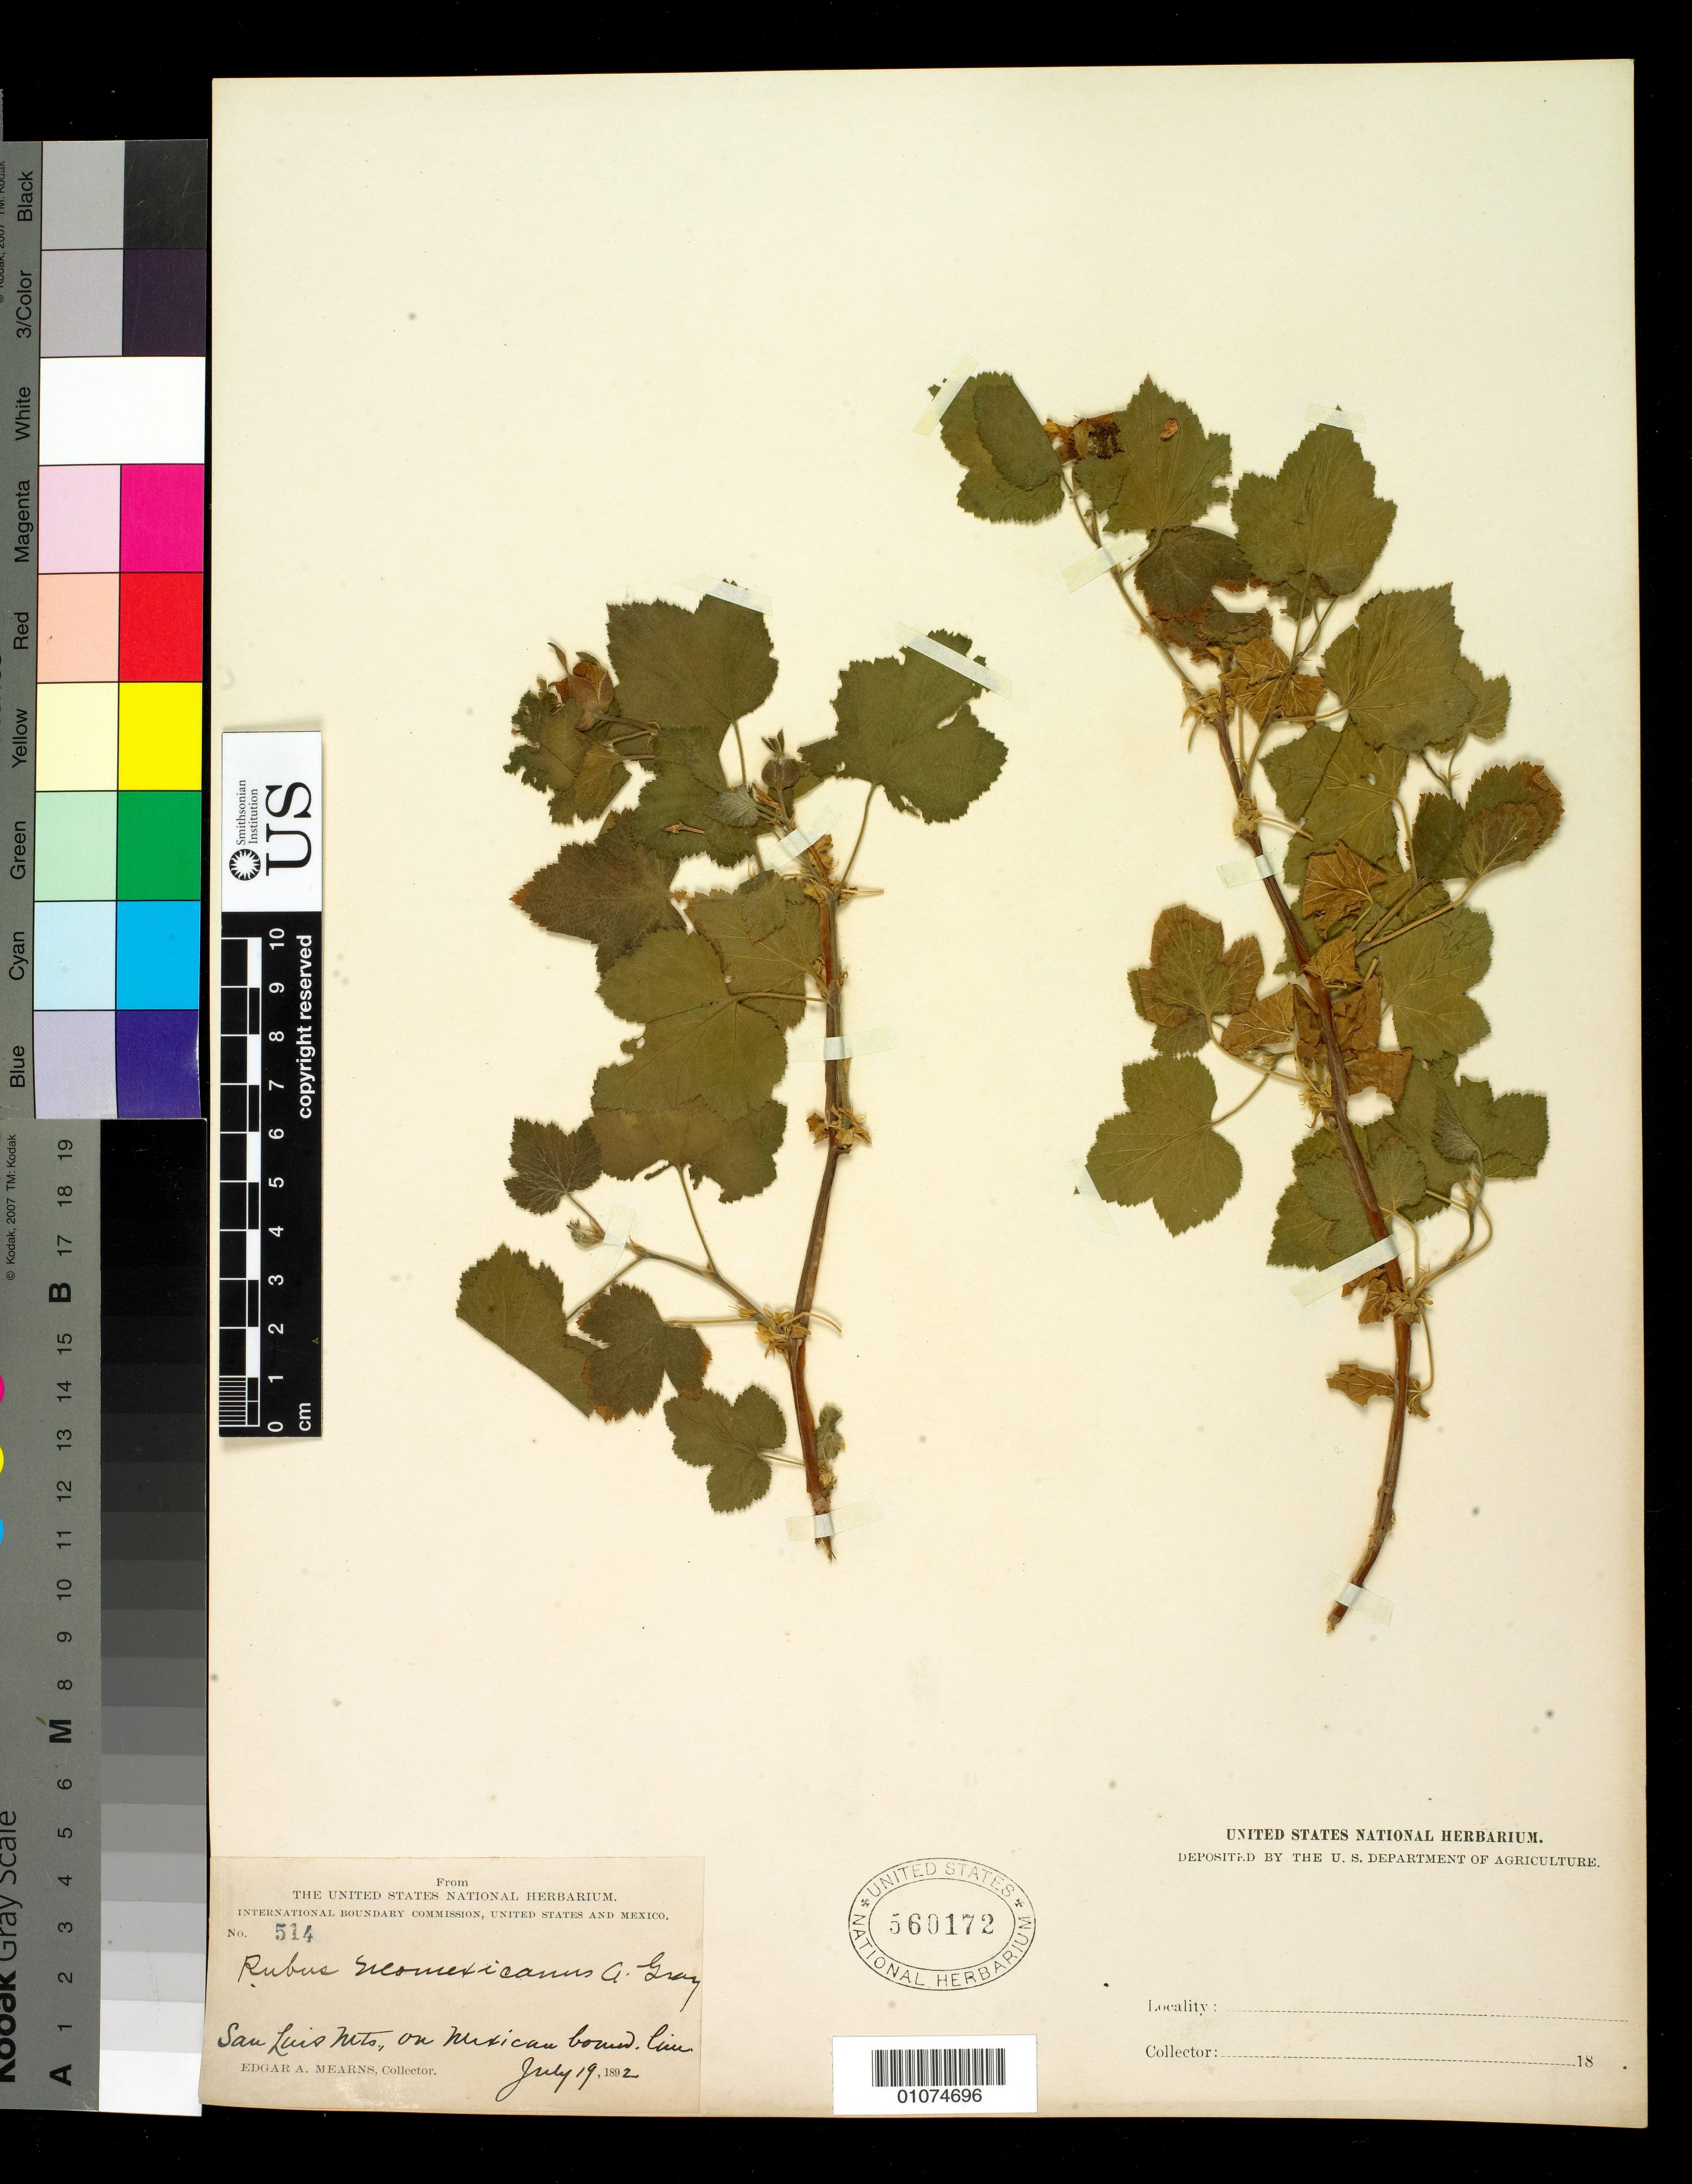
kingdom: Plantae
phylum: Tracheophyta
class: Magnoliopsida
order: Rosales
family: Rosaceae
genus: Rubus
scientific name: Rubus neomexicanus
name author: A. Gray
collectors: E. A. Mearns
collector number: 514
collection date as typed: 19 Jul 1892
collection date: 1892-07-19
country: United States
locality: San Luis Mts, on Mexican bound. Line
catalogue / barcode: US 560172